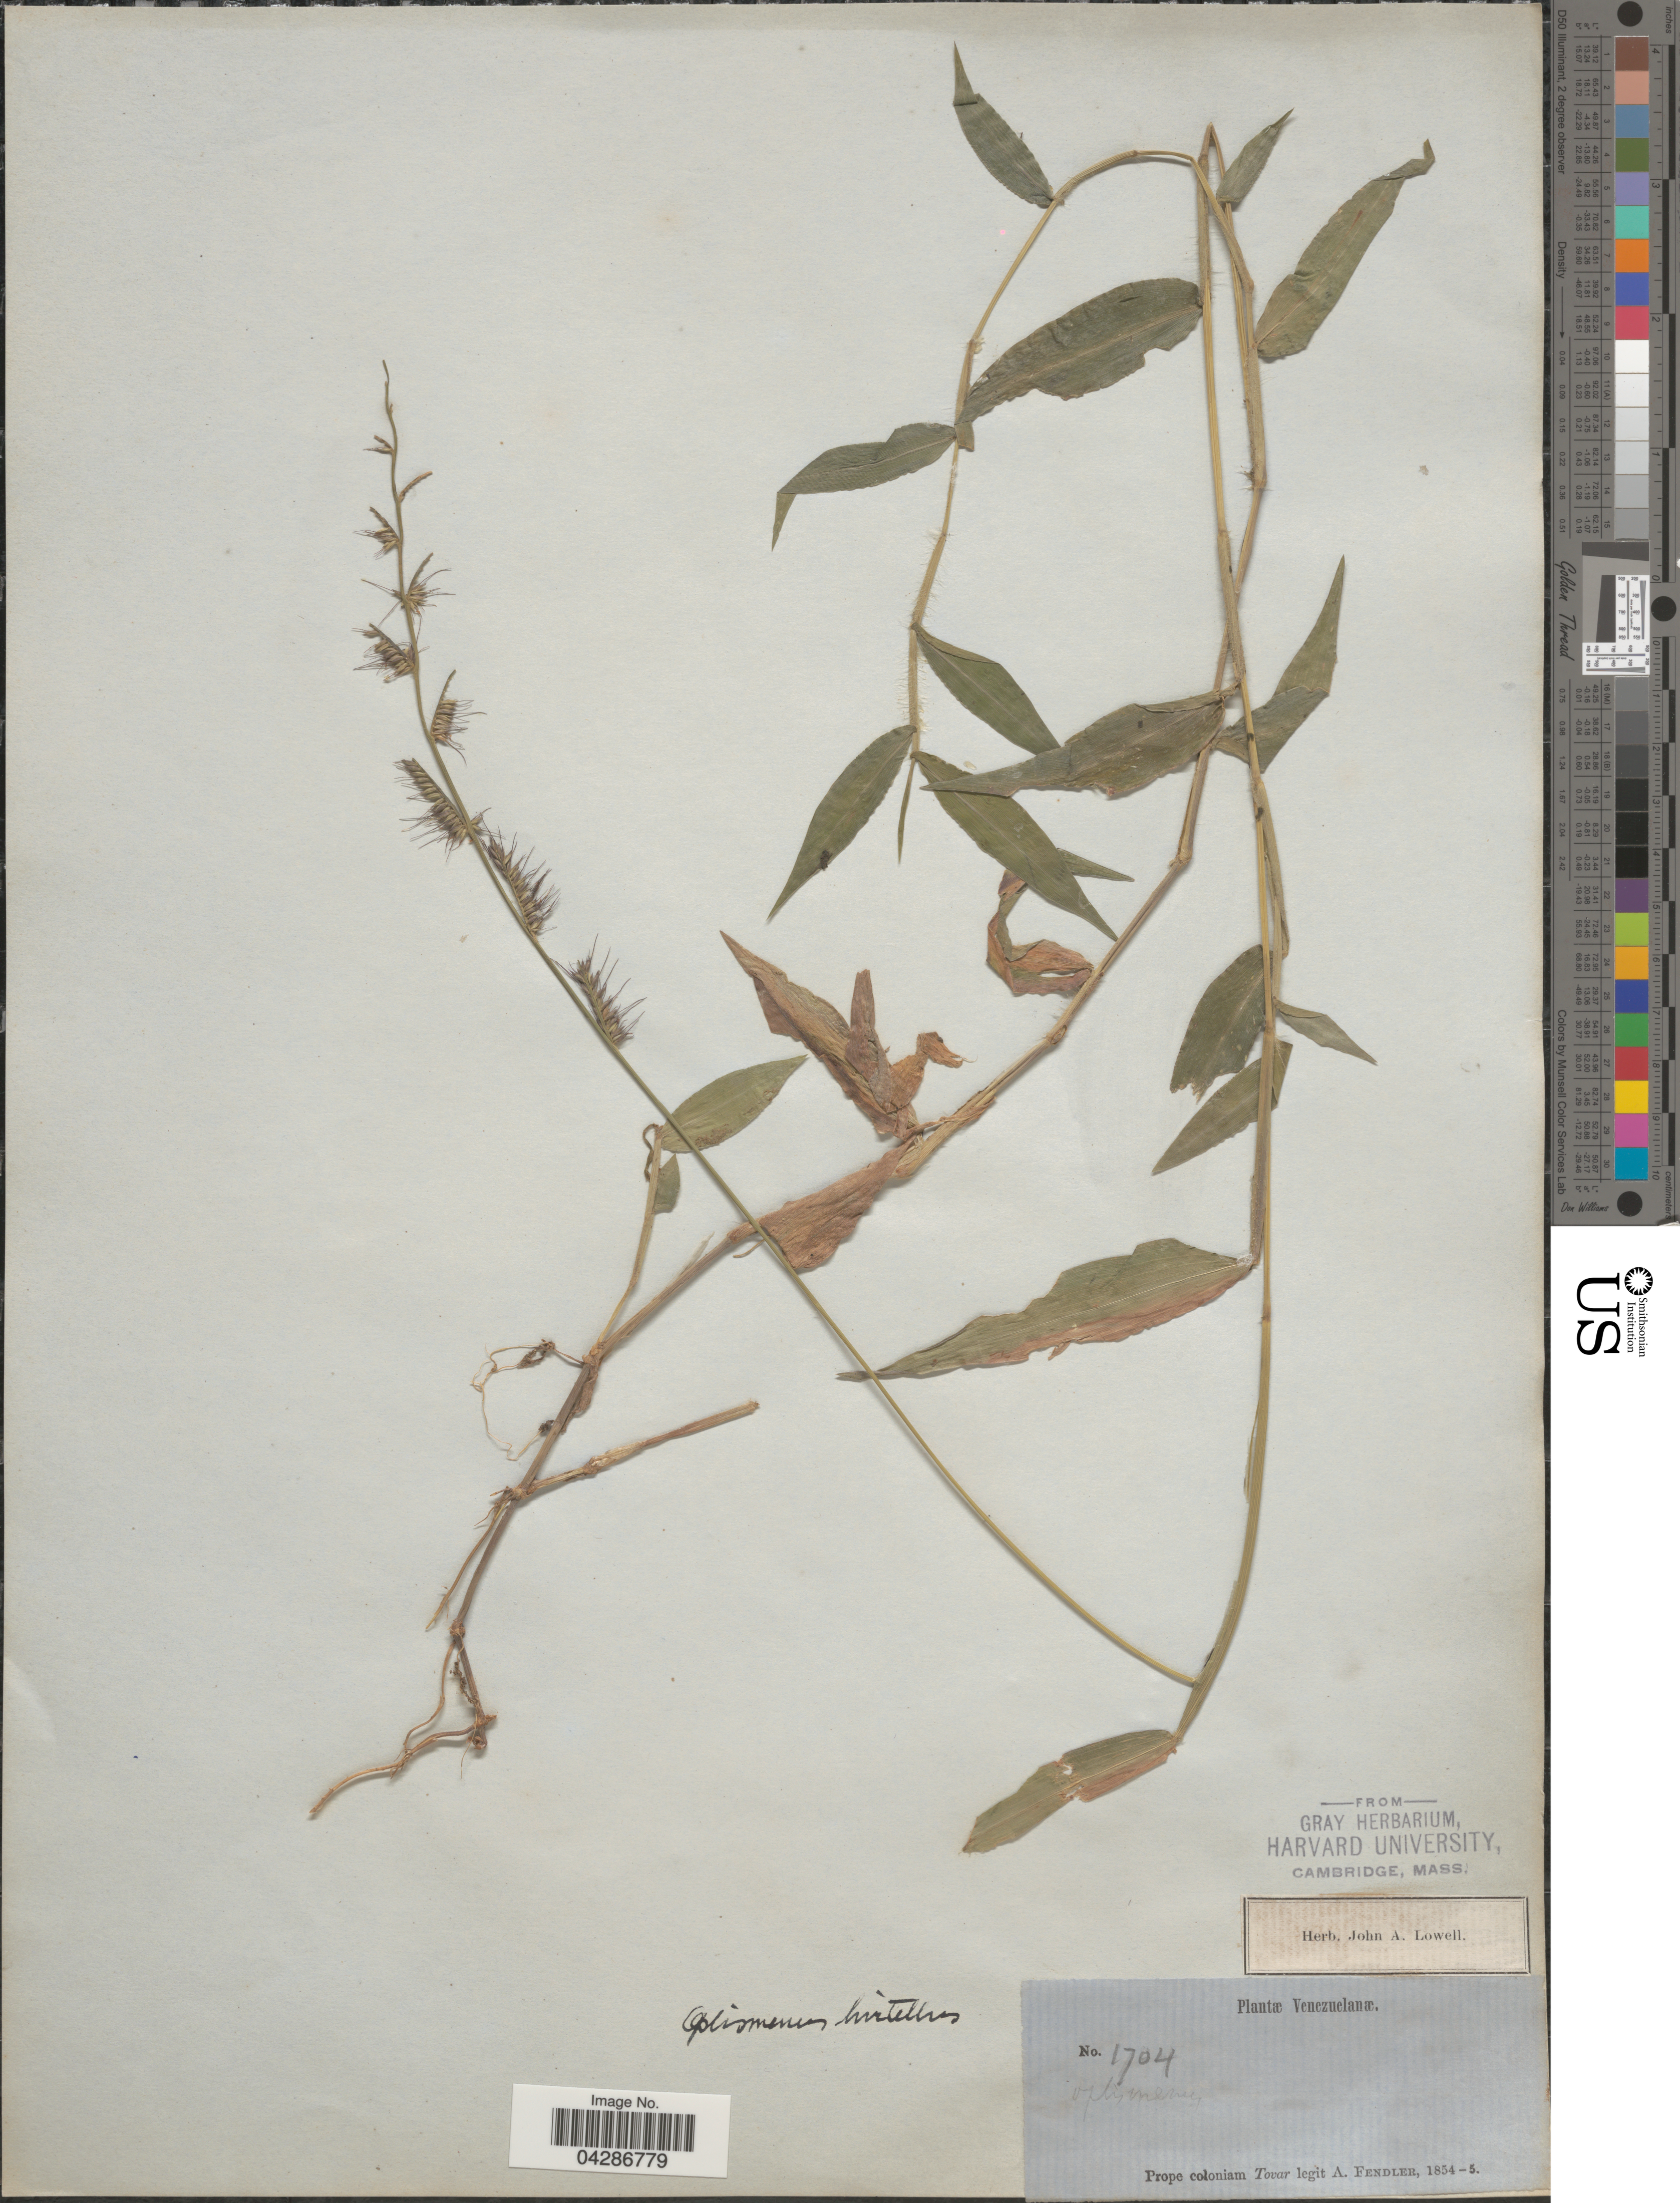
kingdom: Plantae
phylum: Tracheophyta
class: Liliopsida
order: Poales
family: Poaceae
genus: Oplismenus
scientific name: Oplismenus hirtellus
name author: (L.) P. Beauv.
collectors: A. Fendler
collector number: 1704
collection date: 1854/1855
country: Venezuela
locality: Prope coloniam Tovar.